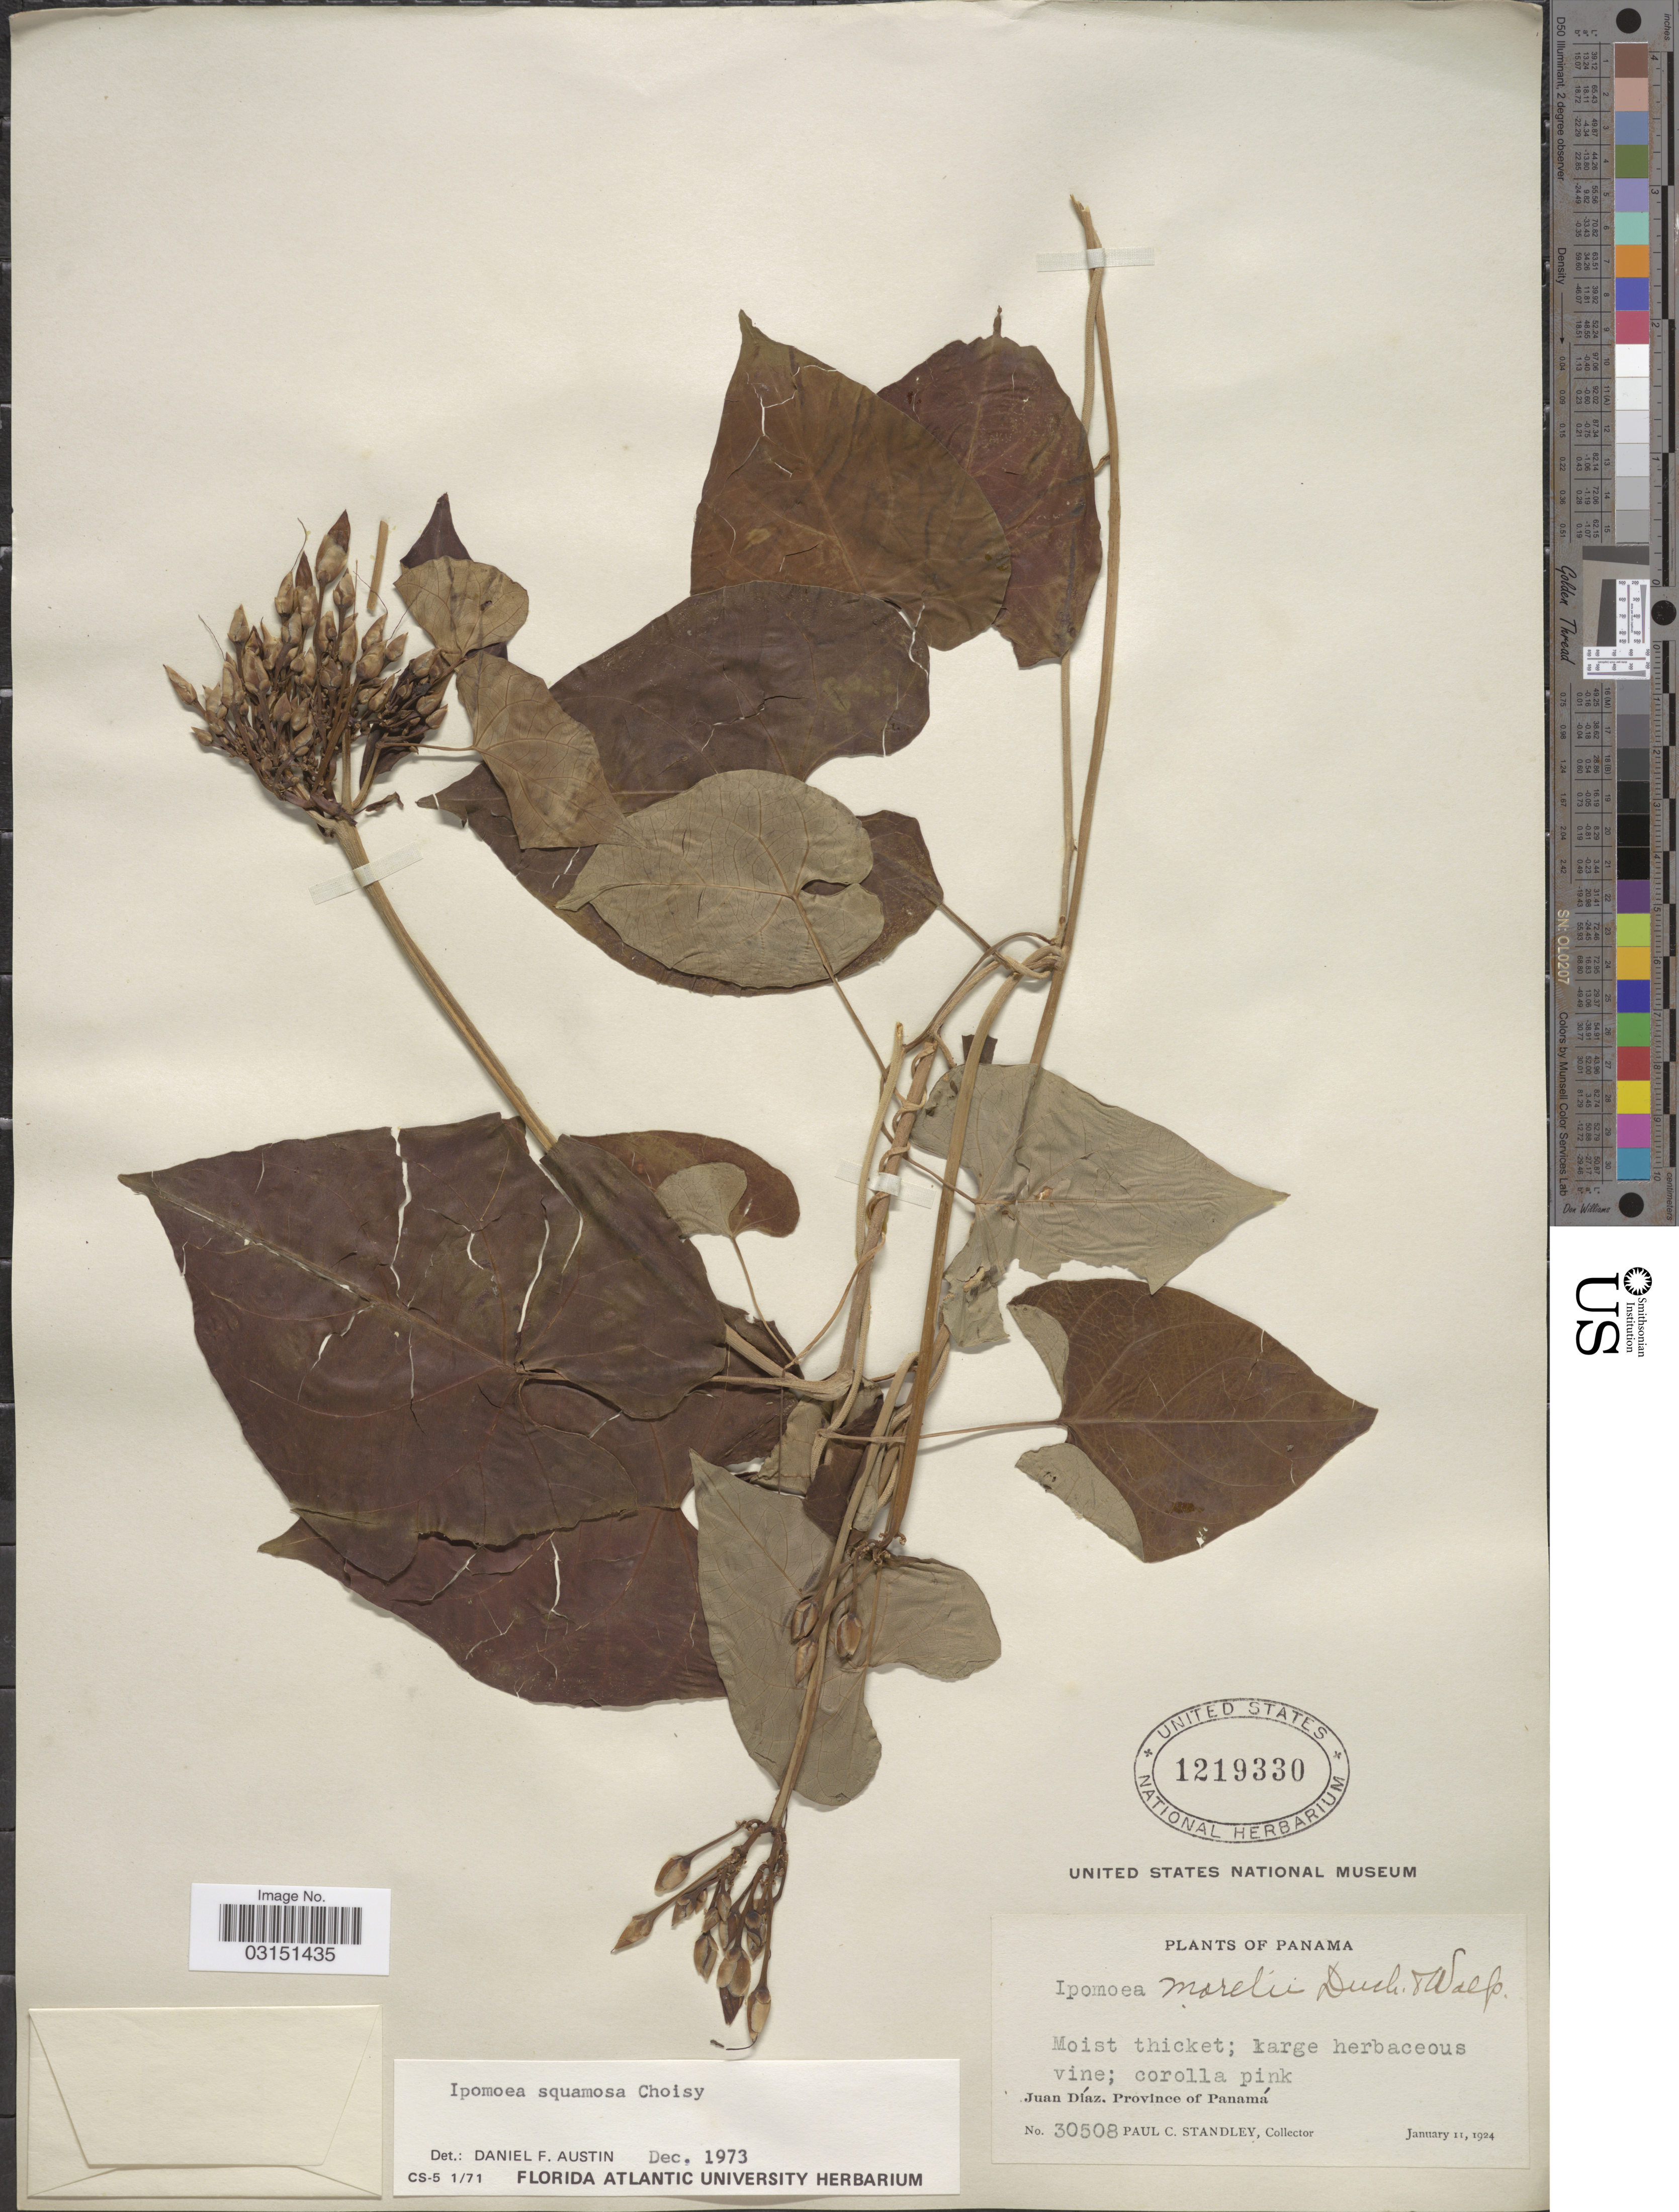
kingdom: Plantae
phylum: Tracheophyta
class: Magnoliopsida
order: Solanales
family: Convolvulaceae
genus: Ipomoea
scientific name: Ipomoea squamosa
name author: Choisy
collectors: P. C. Standley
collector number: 30508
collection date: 1924-01-11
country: Panama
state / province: Panamá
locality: Juan Diáz.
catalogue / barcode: US 1219330